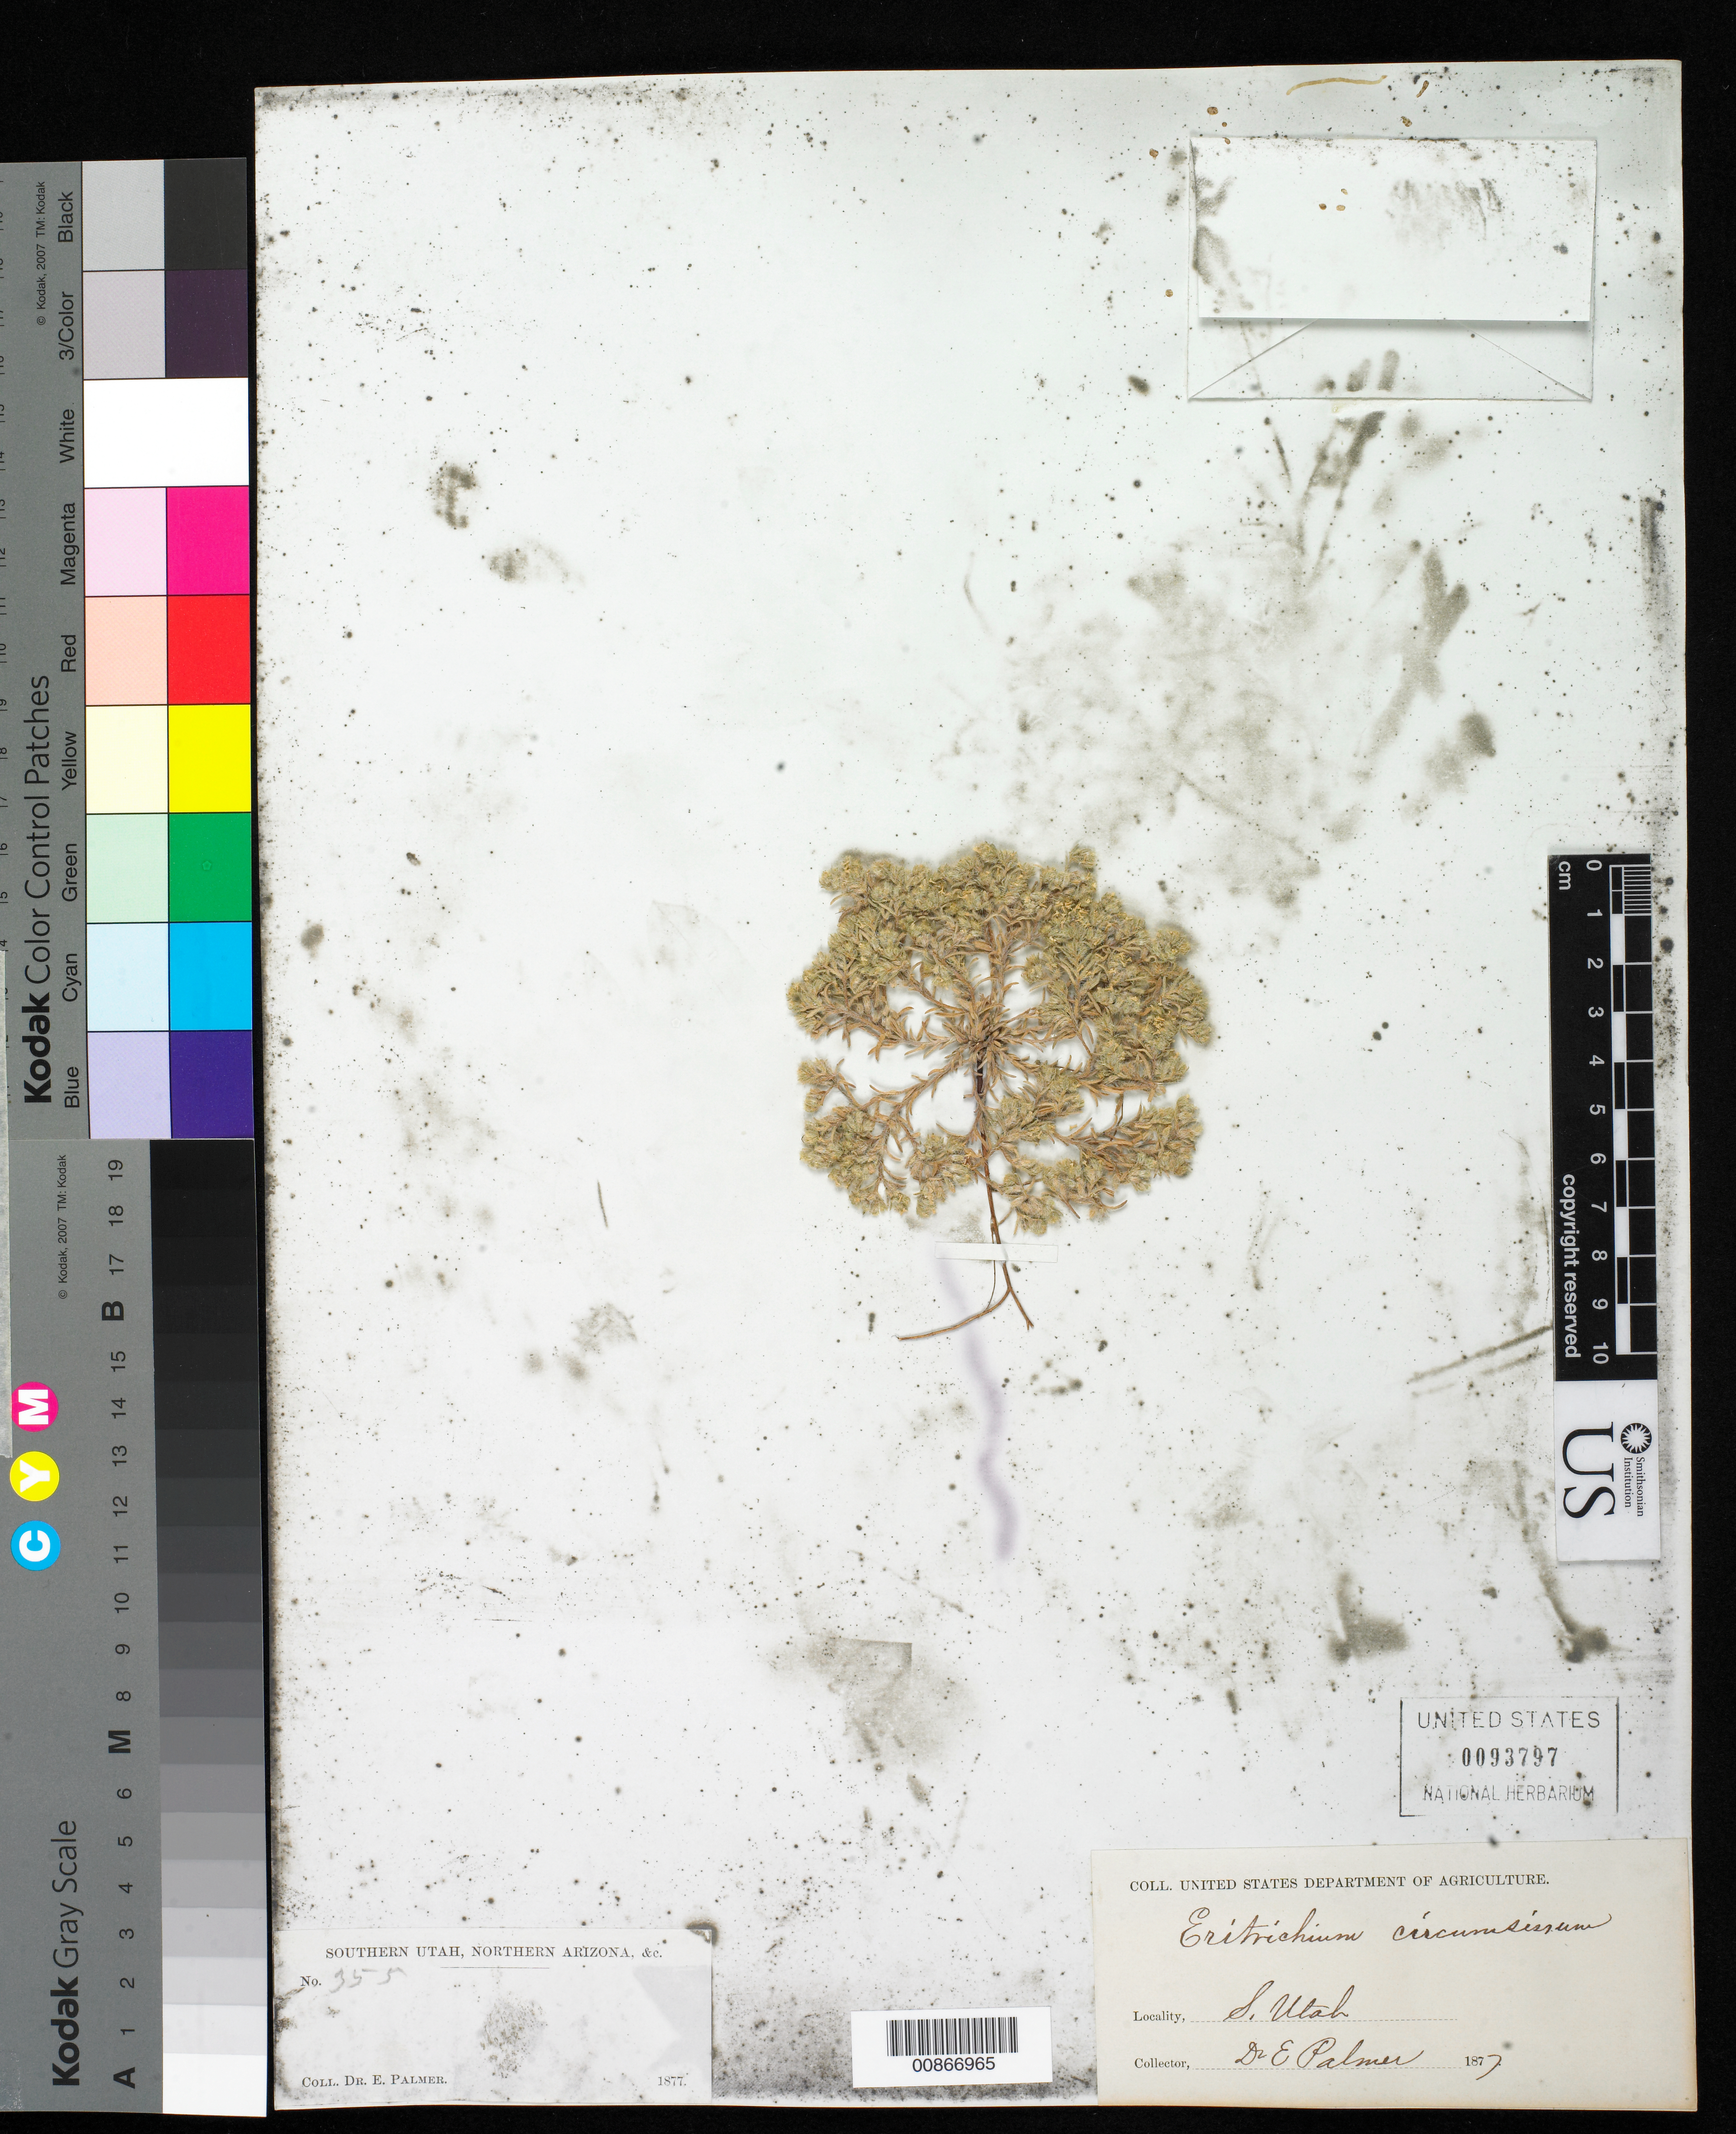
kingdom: Plantae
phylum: Tracheophyta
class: Magnoliopsida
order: Boraginales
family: Boraginaceae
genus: Cryptantha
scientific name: Cryptantha circumscissa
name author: (Hook. & Arn.) I.M. Johnst.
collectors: E. Palmer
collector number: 355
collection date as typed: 1877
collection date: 1877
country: United States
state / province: Utah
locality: S Utah.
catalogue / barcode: US 93797